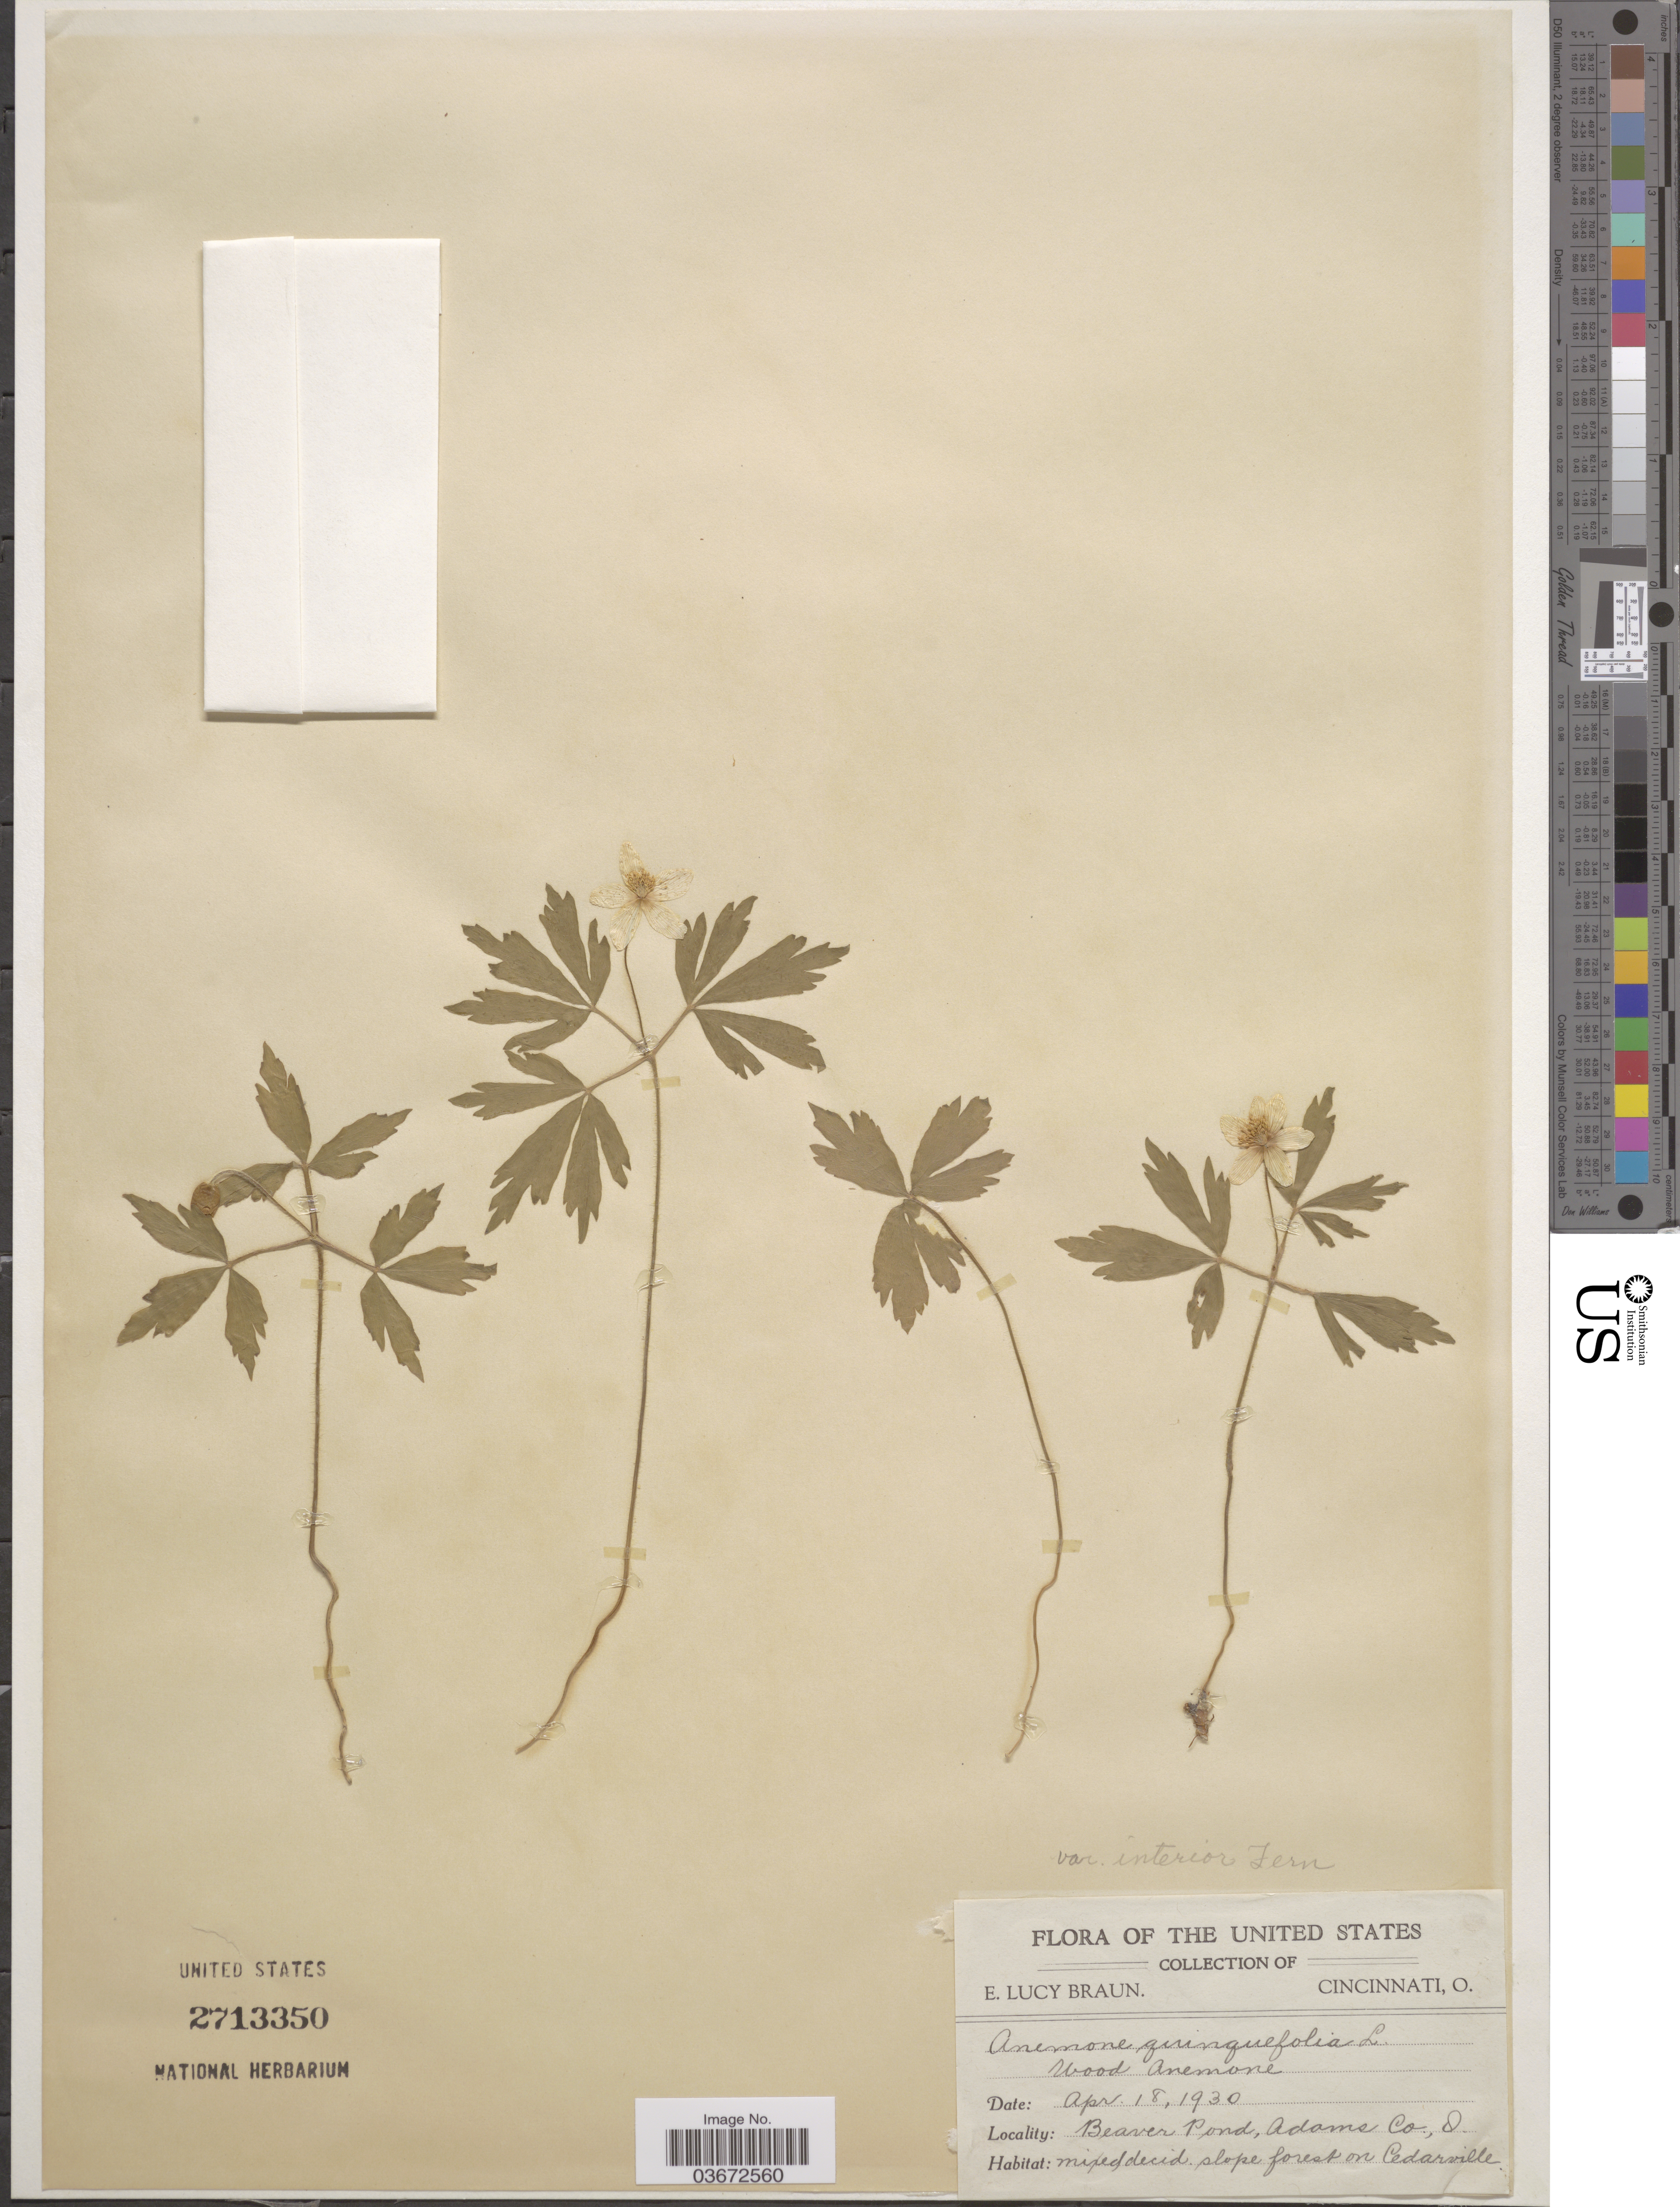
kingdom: Plantae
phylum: Tracheophyta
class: Magnoliopsida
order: Ranunculales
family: Ranunculaceae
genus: Anemone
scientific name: Anemone quinquefolia var. interior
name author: Fernald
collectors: E. L. Braun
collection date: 1930-04-18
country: United States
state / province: Ohio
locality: Beaver Pond, Adams Co. On Cedarville.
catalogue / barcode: US 2713350